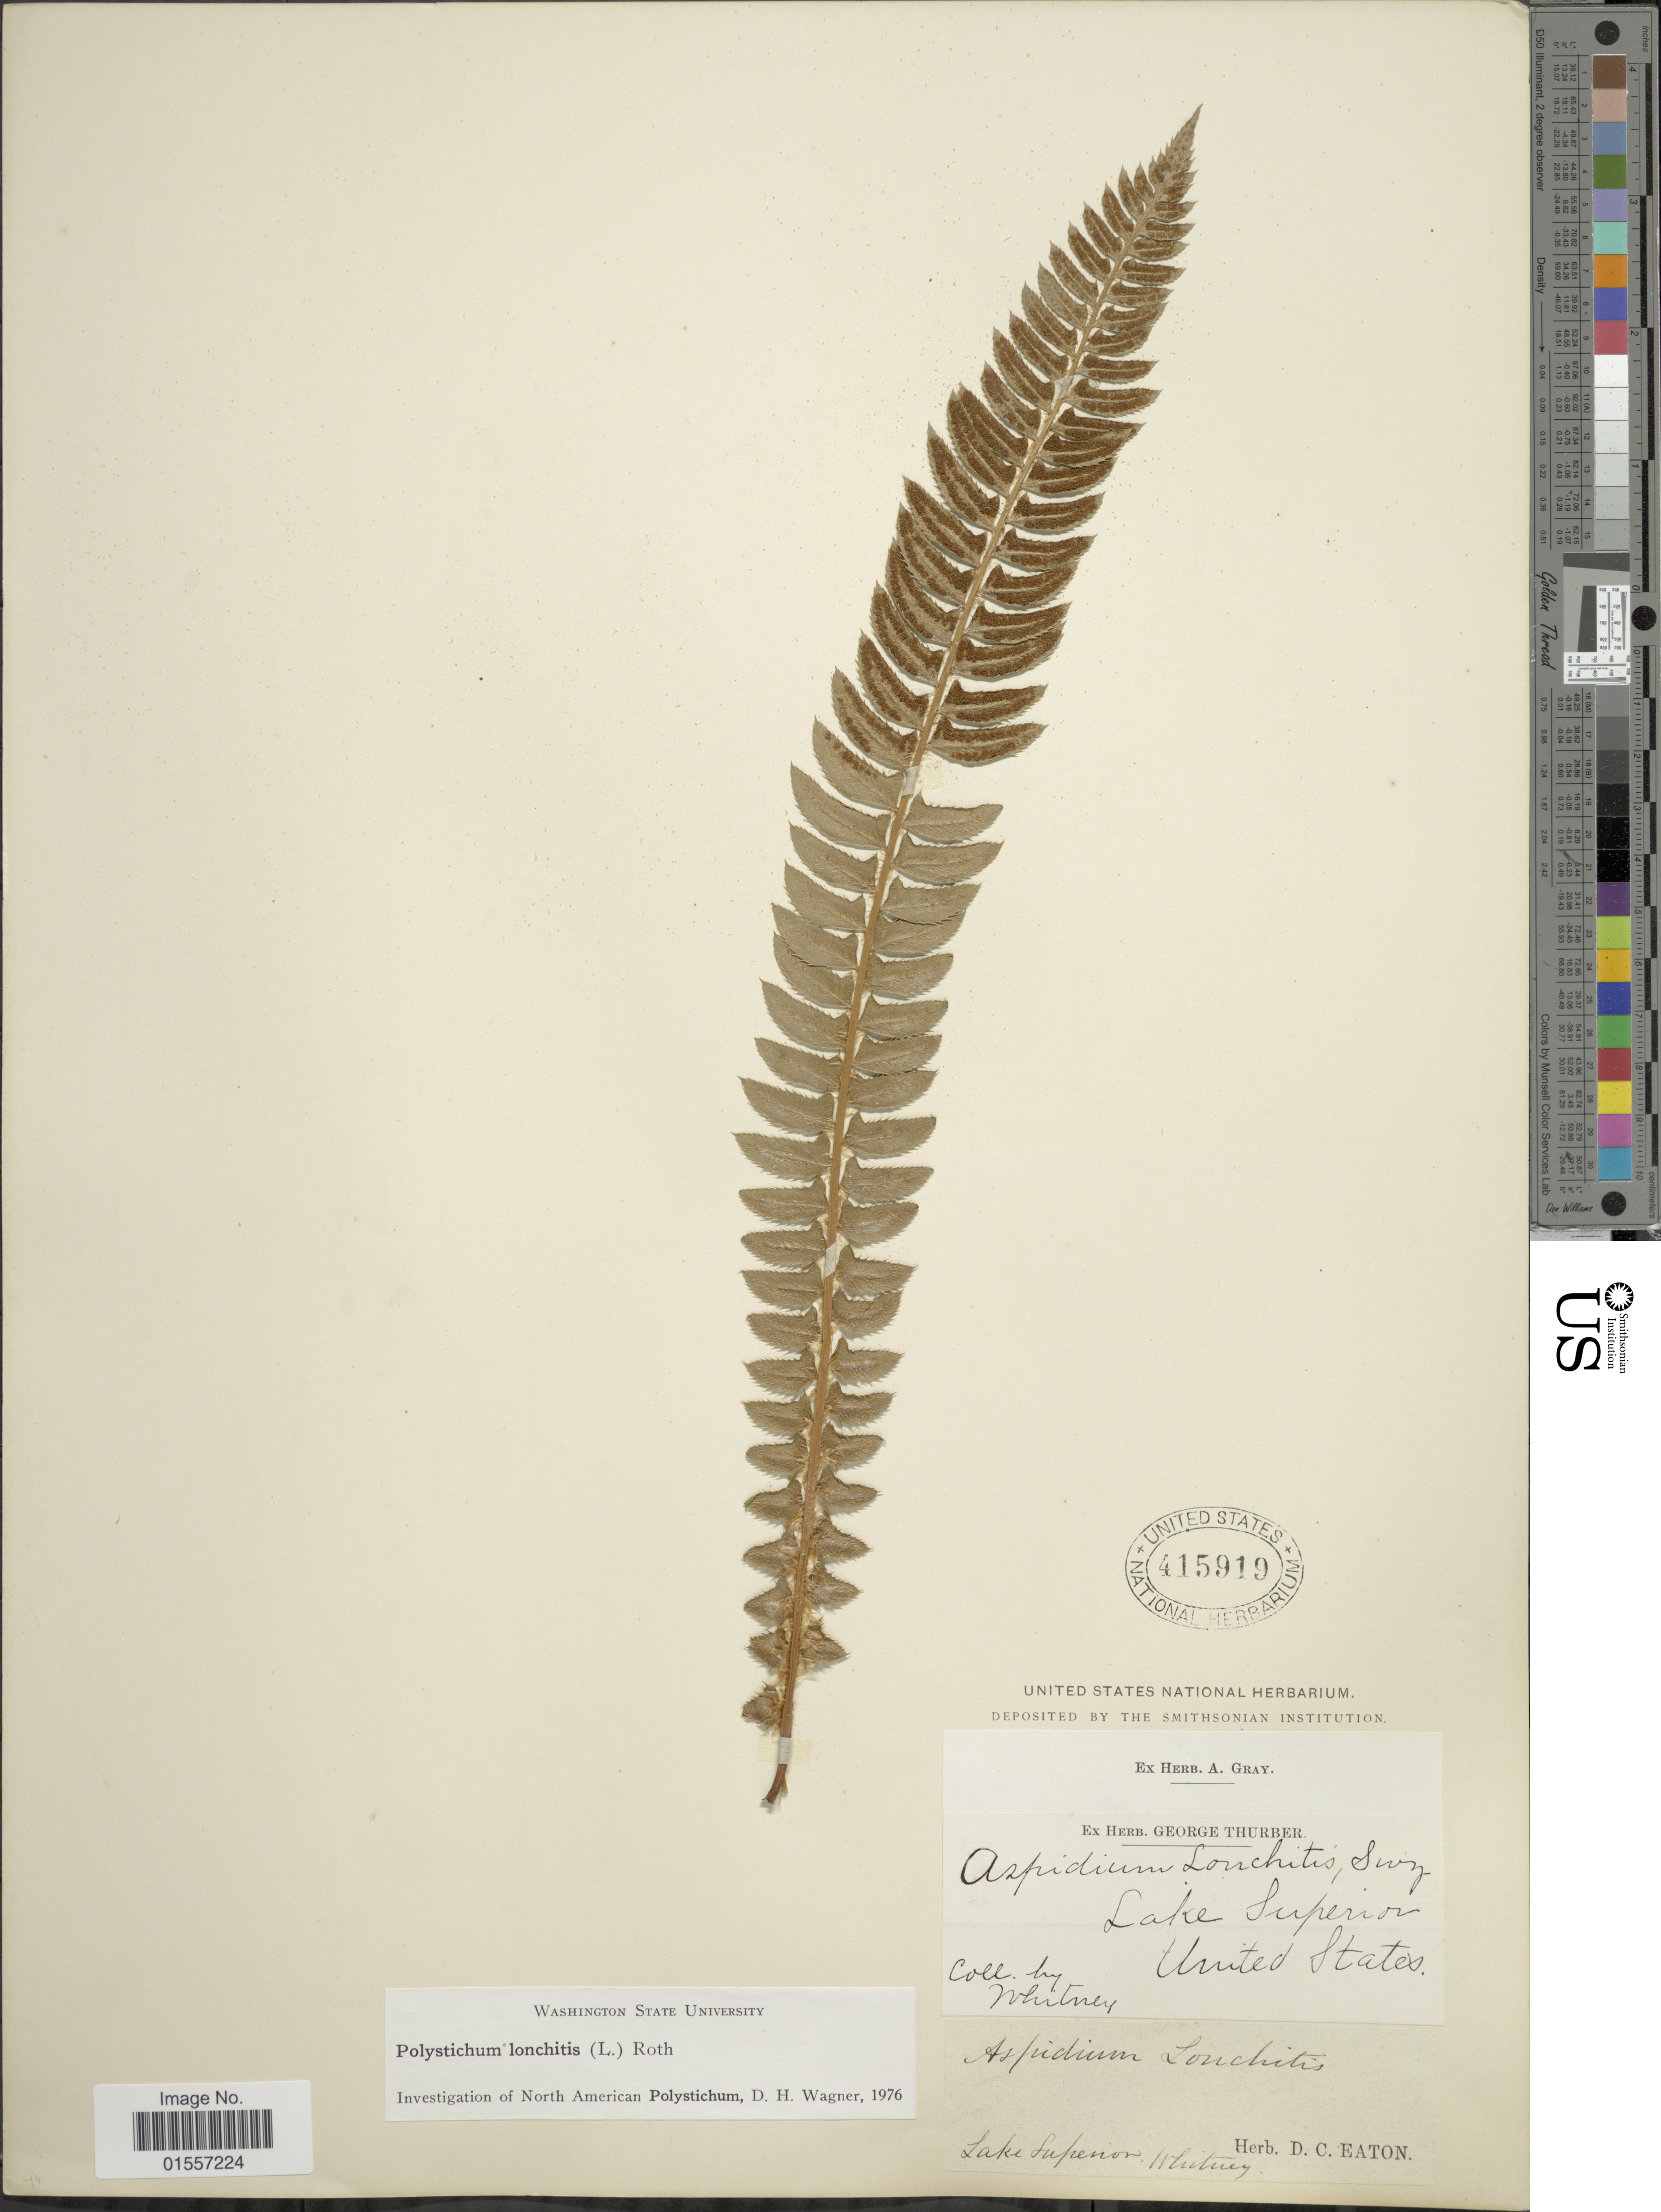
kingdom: Plantae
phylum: Tracheophyta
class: Polypodiopsida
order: Polypodiales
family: Dryopteridaceae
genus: Polystichum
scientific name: Polystichum lonchitis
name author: (Roth) L.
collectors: Whitney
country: United States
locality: Lake Superior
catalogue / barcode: US 415919